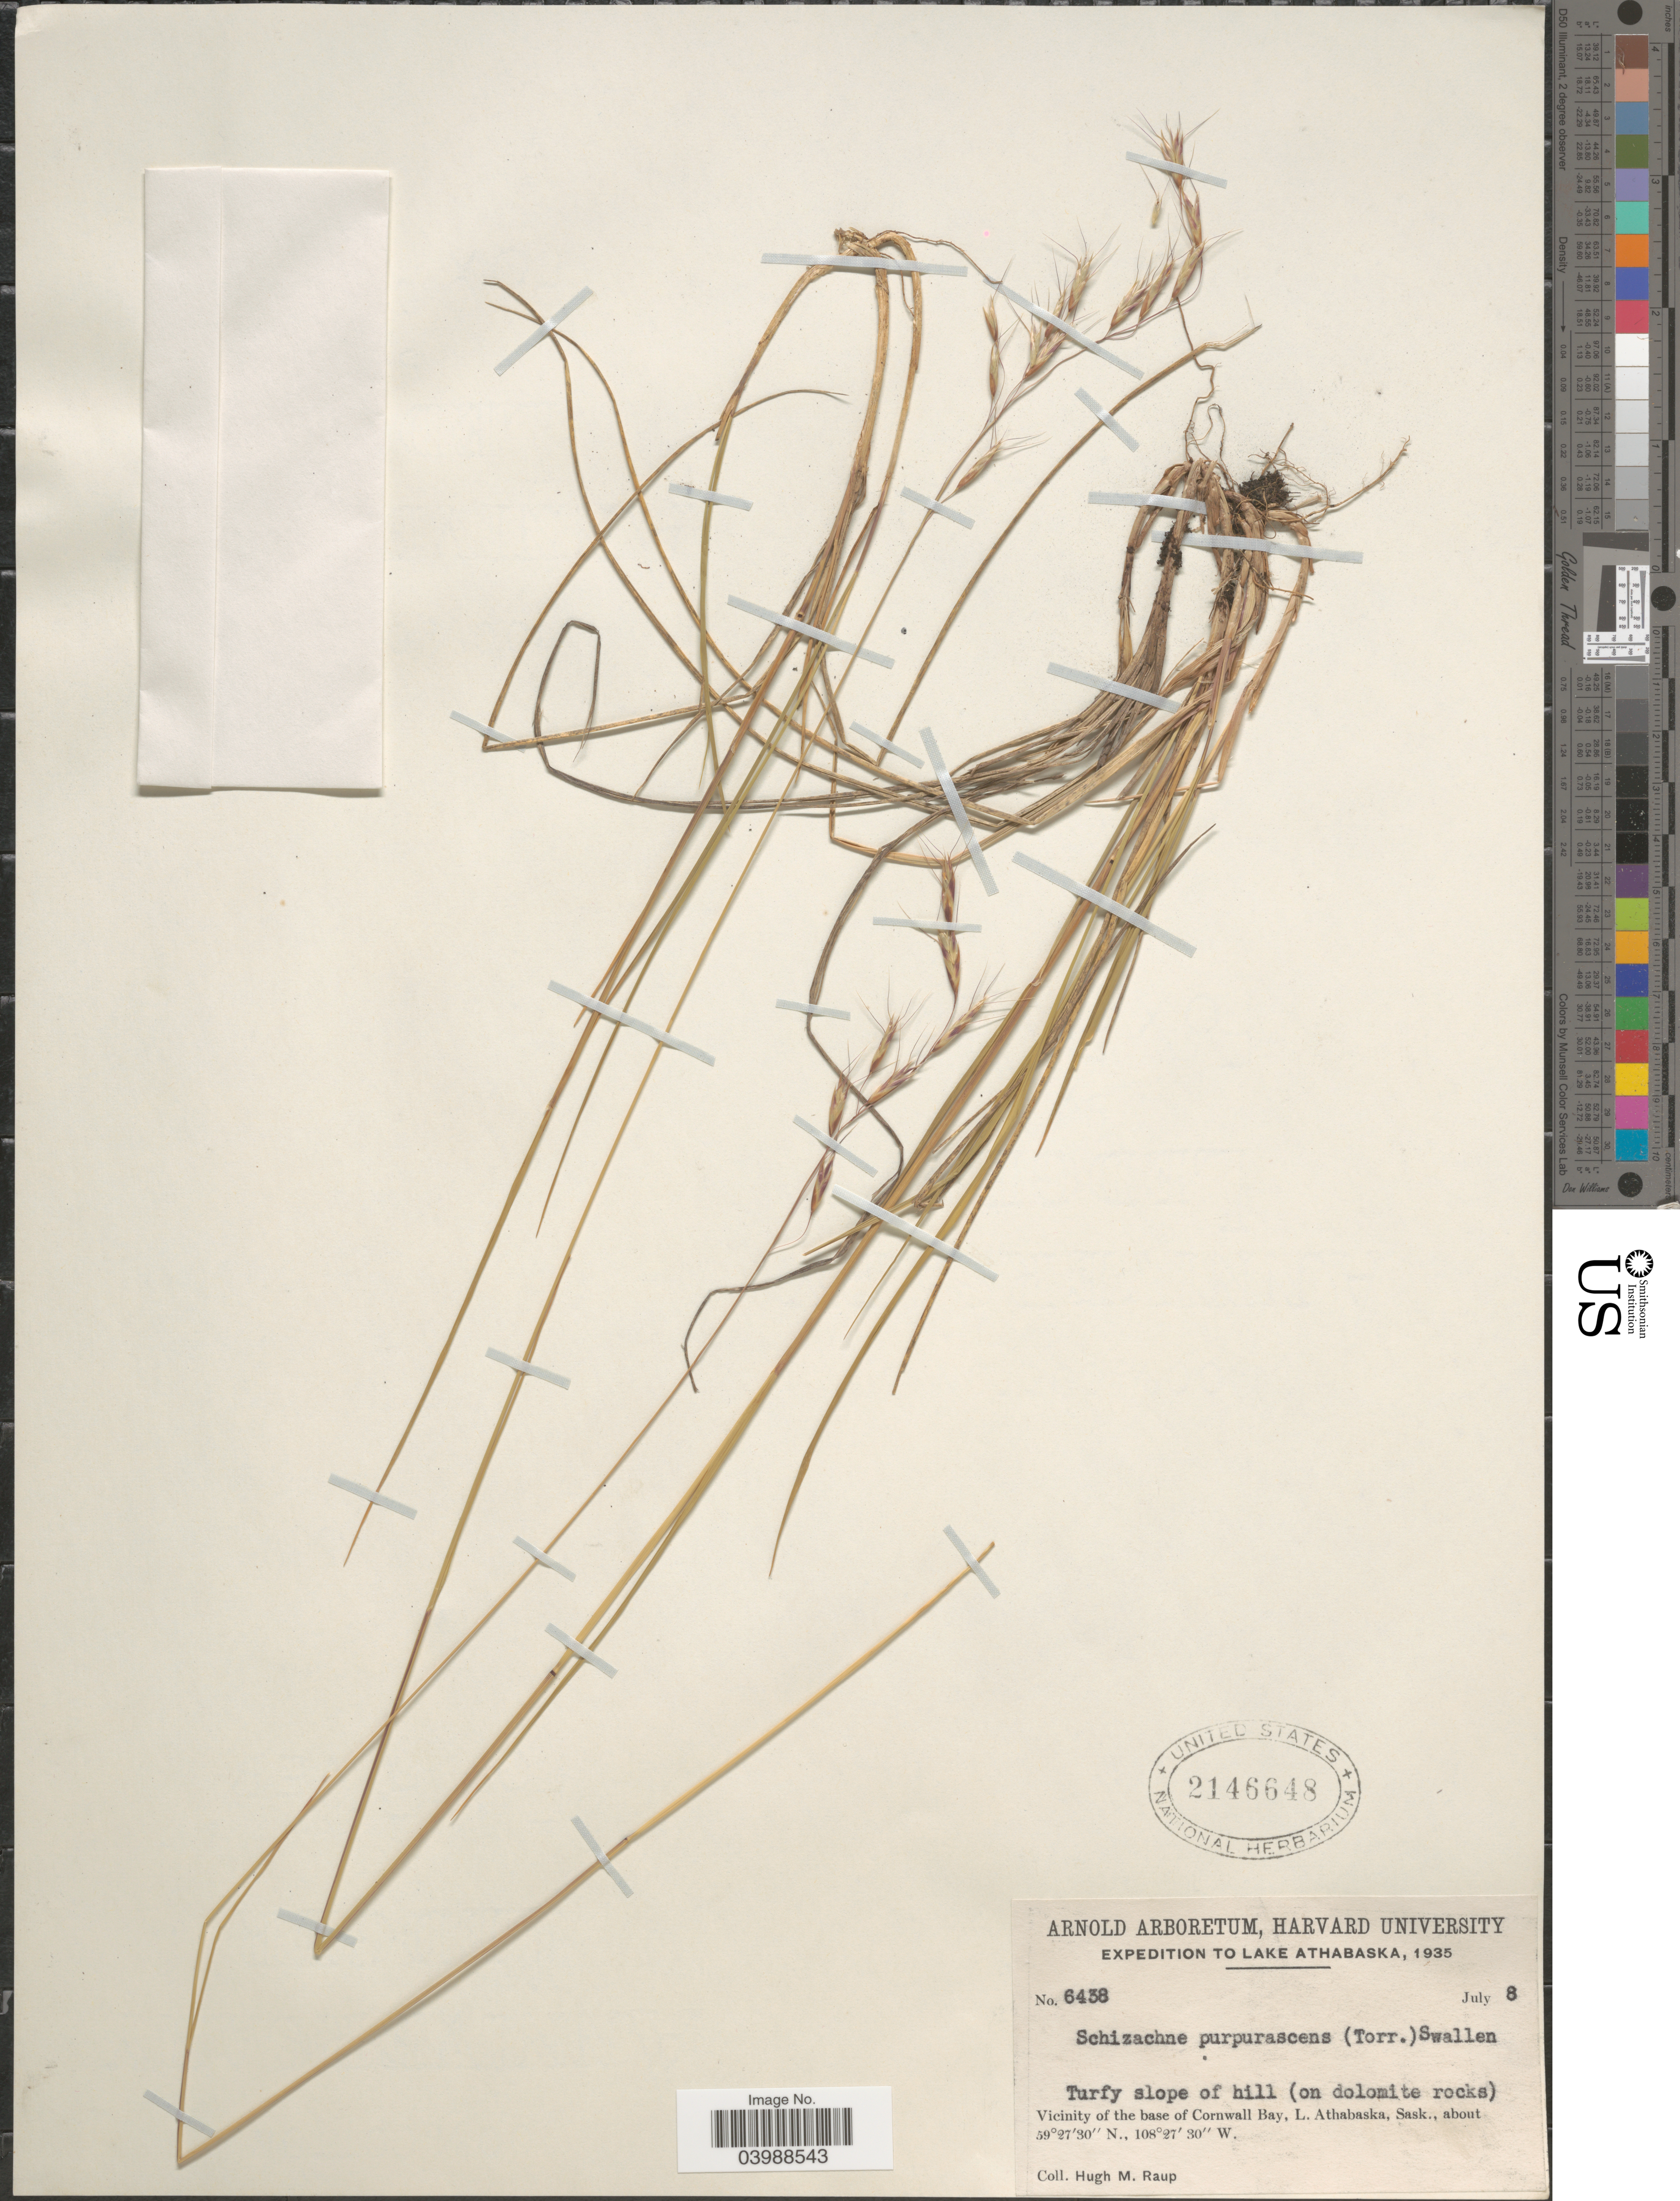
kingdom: Plantae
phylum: Tracheophyta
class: Liliopsida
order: Poales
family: Poaceae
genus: Schizachne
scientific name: Schizachne purpurascens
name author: (Torr.) Swallen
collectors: H. Raup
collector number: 6438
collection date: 1935-07-08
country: Canada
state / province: Saskatchewan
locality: Lake Athabaska. Vicinity of the base of Cornwall Bay, L. Athabaska.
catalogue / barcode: US 2146648